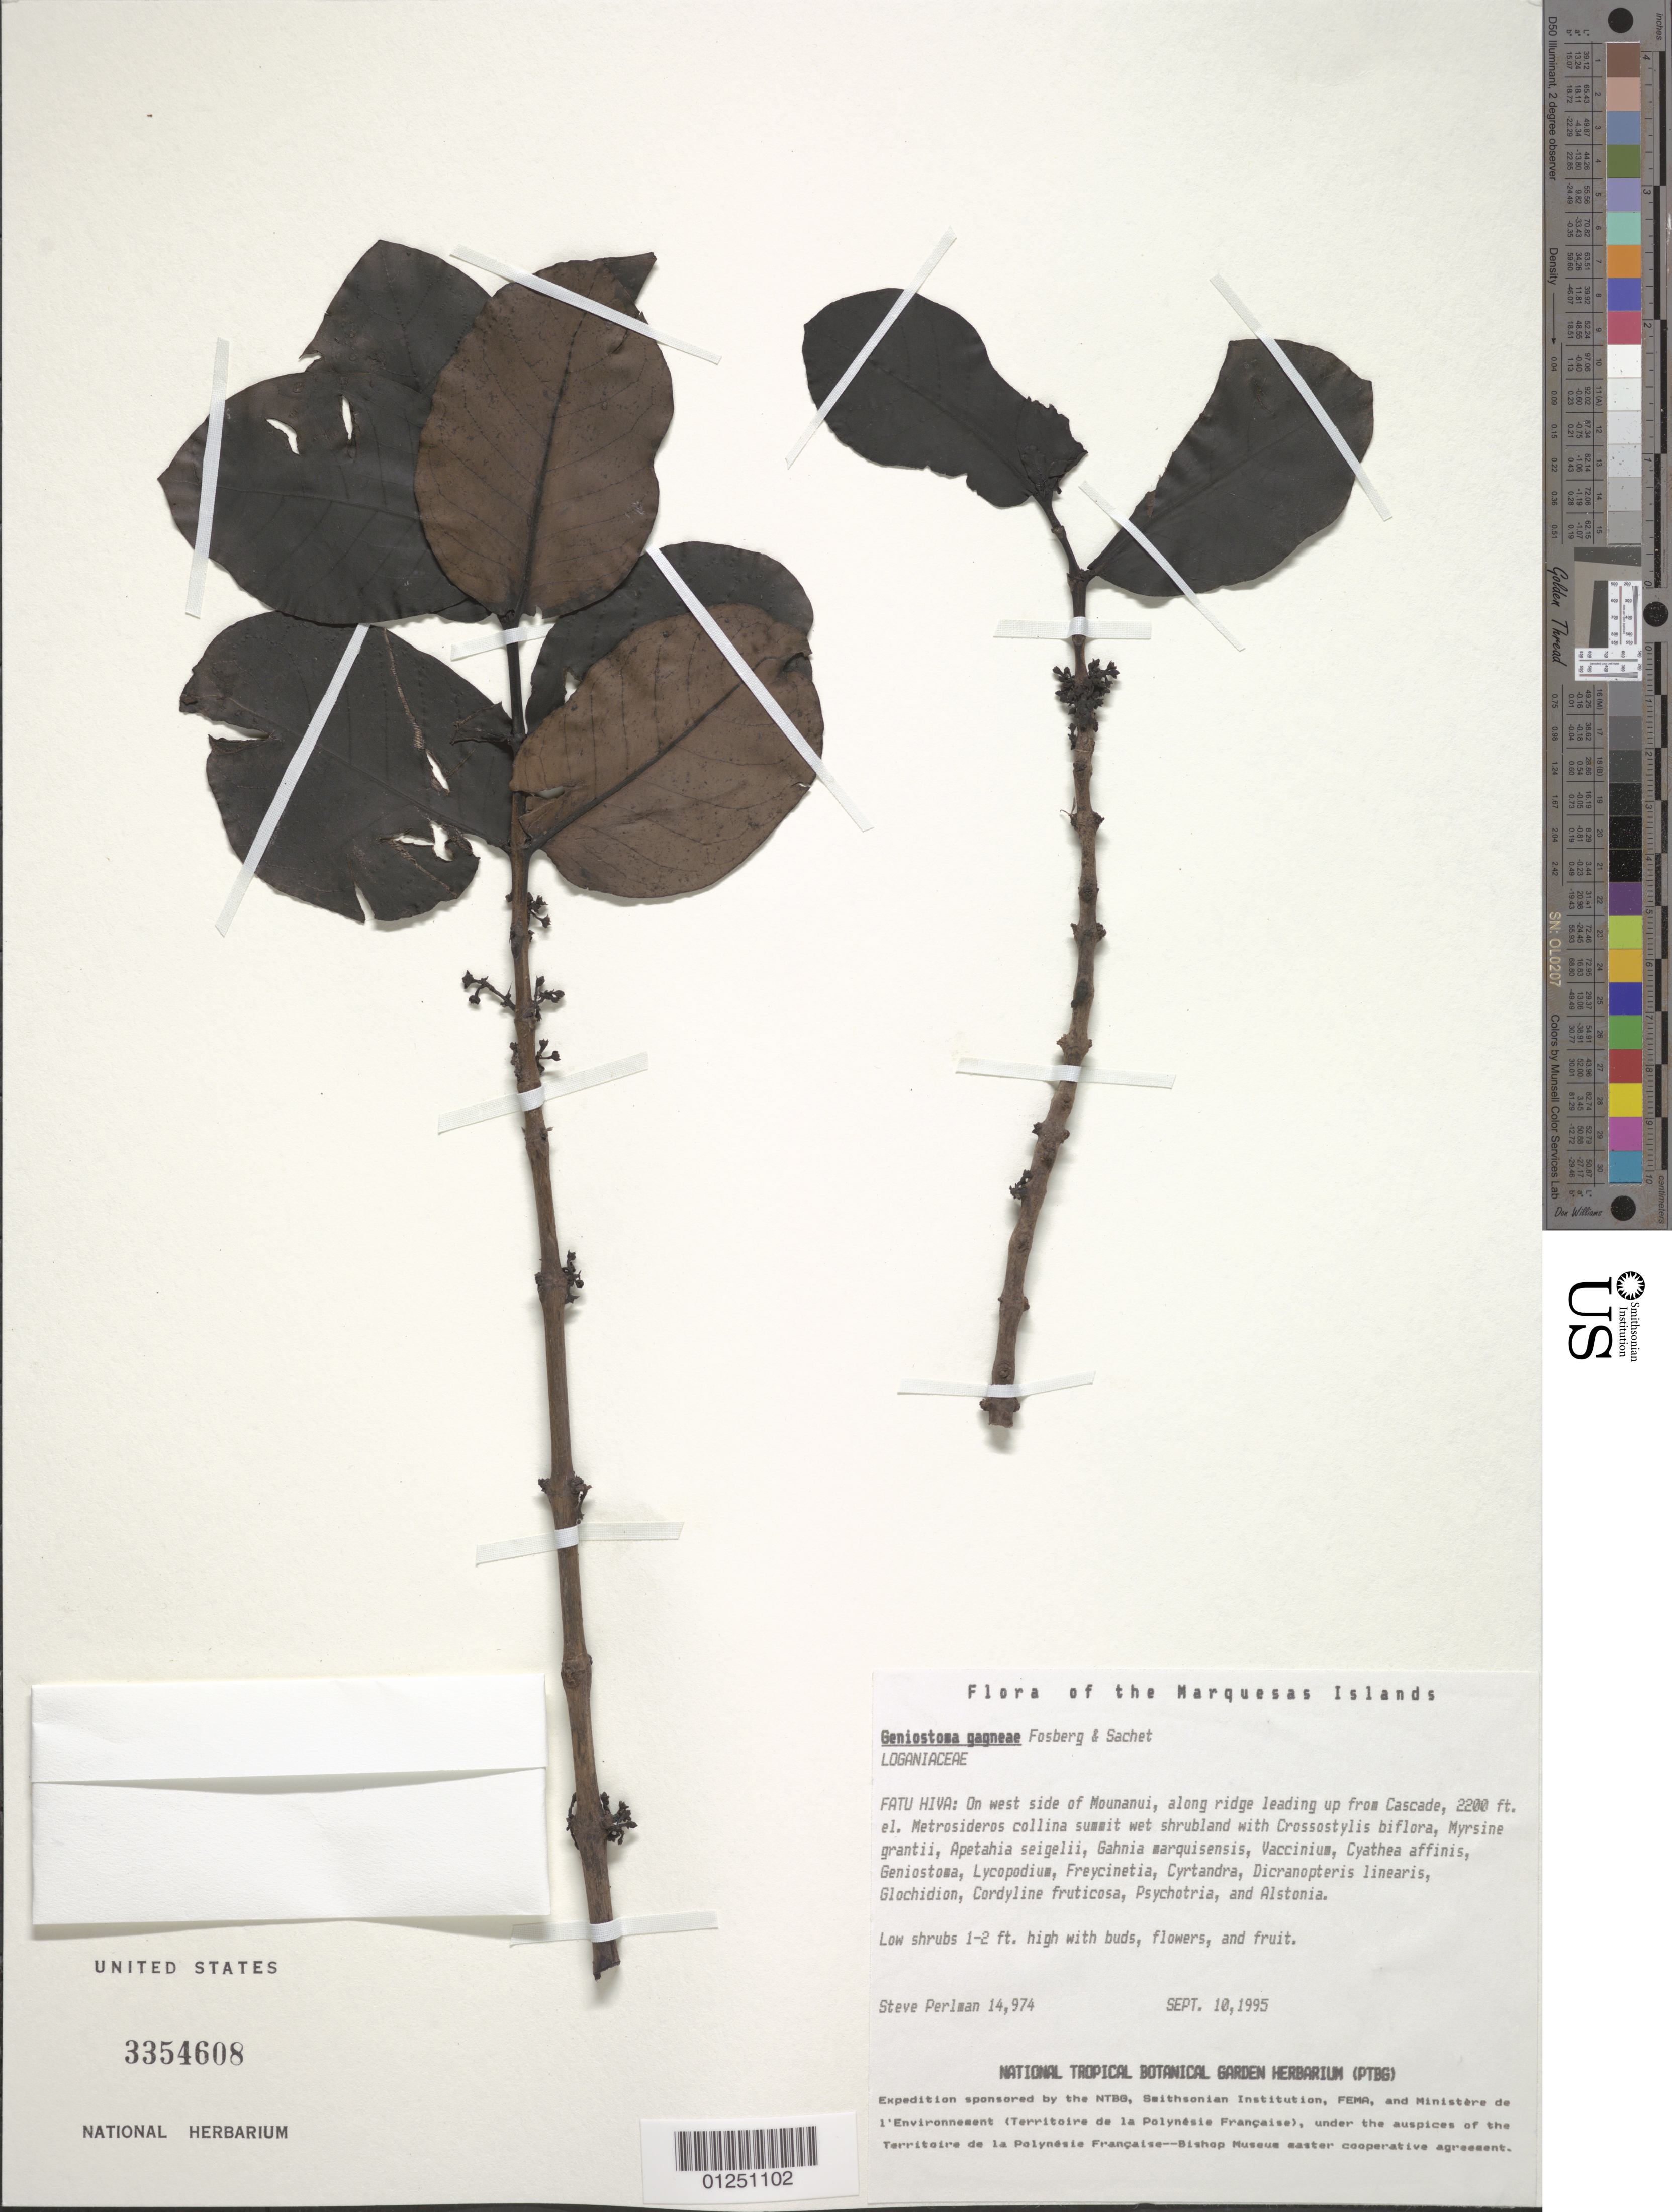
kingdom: Plantae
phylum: Tracheophyta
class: Magnoliopsida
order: Gentianales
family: Loganiaceae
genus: Geniostoma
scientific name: Geniostoma gagneae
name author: Fosberg & Sachet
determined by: Lorence, David H., (PTBG), National Tropical Botanical Garden (UNITED STATES)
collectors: S. P. Perlman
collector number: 14974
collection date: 1995-09-10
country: French Polynesia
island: Fatu Hiva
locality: On ridges W side of Mounanui, on ridge leading up from Cascade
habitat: In Metrosideros collina lowland wet shrubland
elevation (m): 671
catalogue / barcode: US 3354608